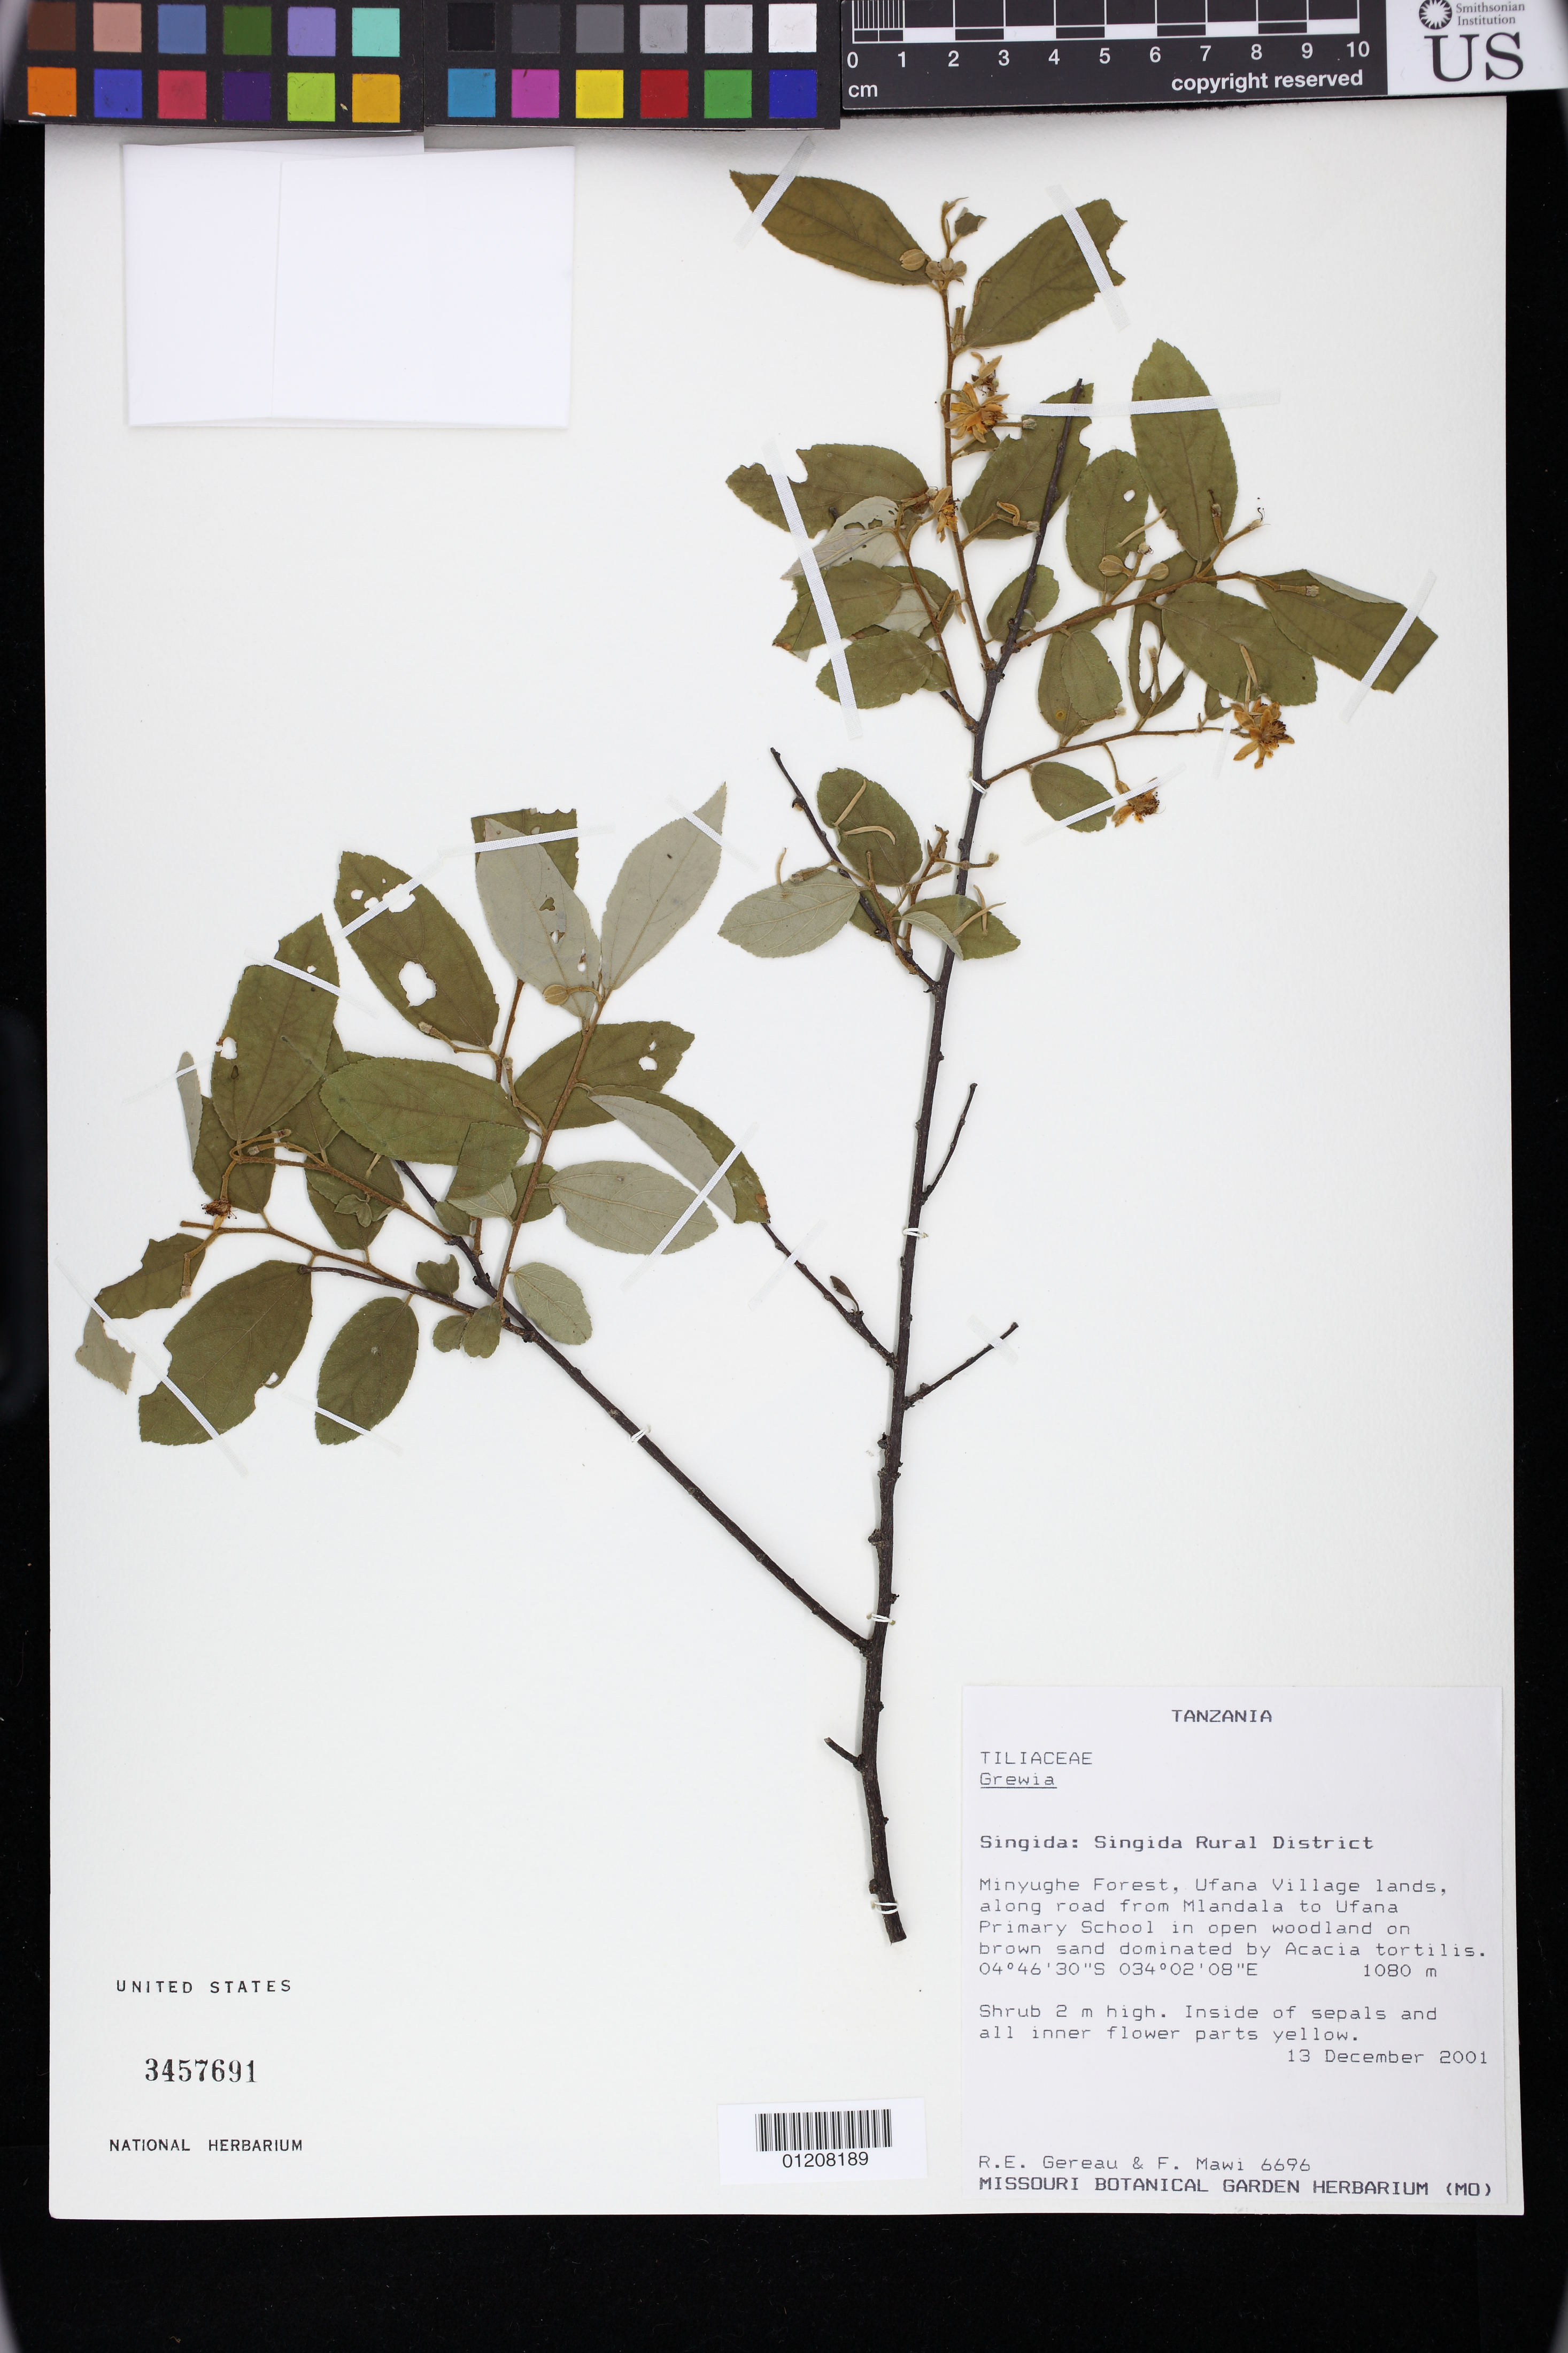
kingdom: Plantae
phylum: Tracheophyta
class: Magnoliopsida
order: Malvales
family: Malvaceae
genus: Grewia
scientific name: Grewia sp.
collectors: R. E. Gereau & F. Mawi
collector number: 6696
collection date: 2001-12-13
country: Tanzania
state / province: Singida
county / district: Singida Rural District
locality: Minyughe Forest, Ufana Village lands, along road from Mlandala to Ufana Primary School in open woodland on brown sand dominated by Acacia tortilis.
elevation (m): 1080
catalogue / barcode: US 3457691